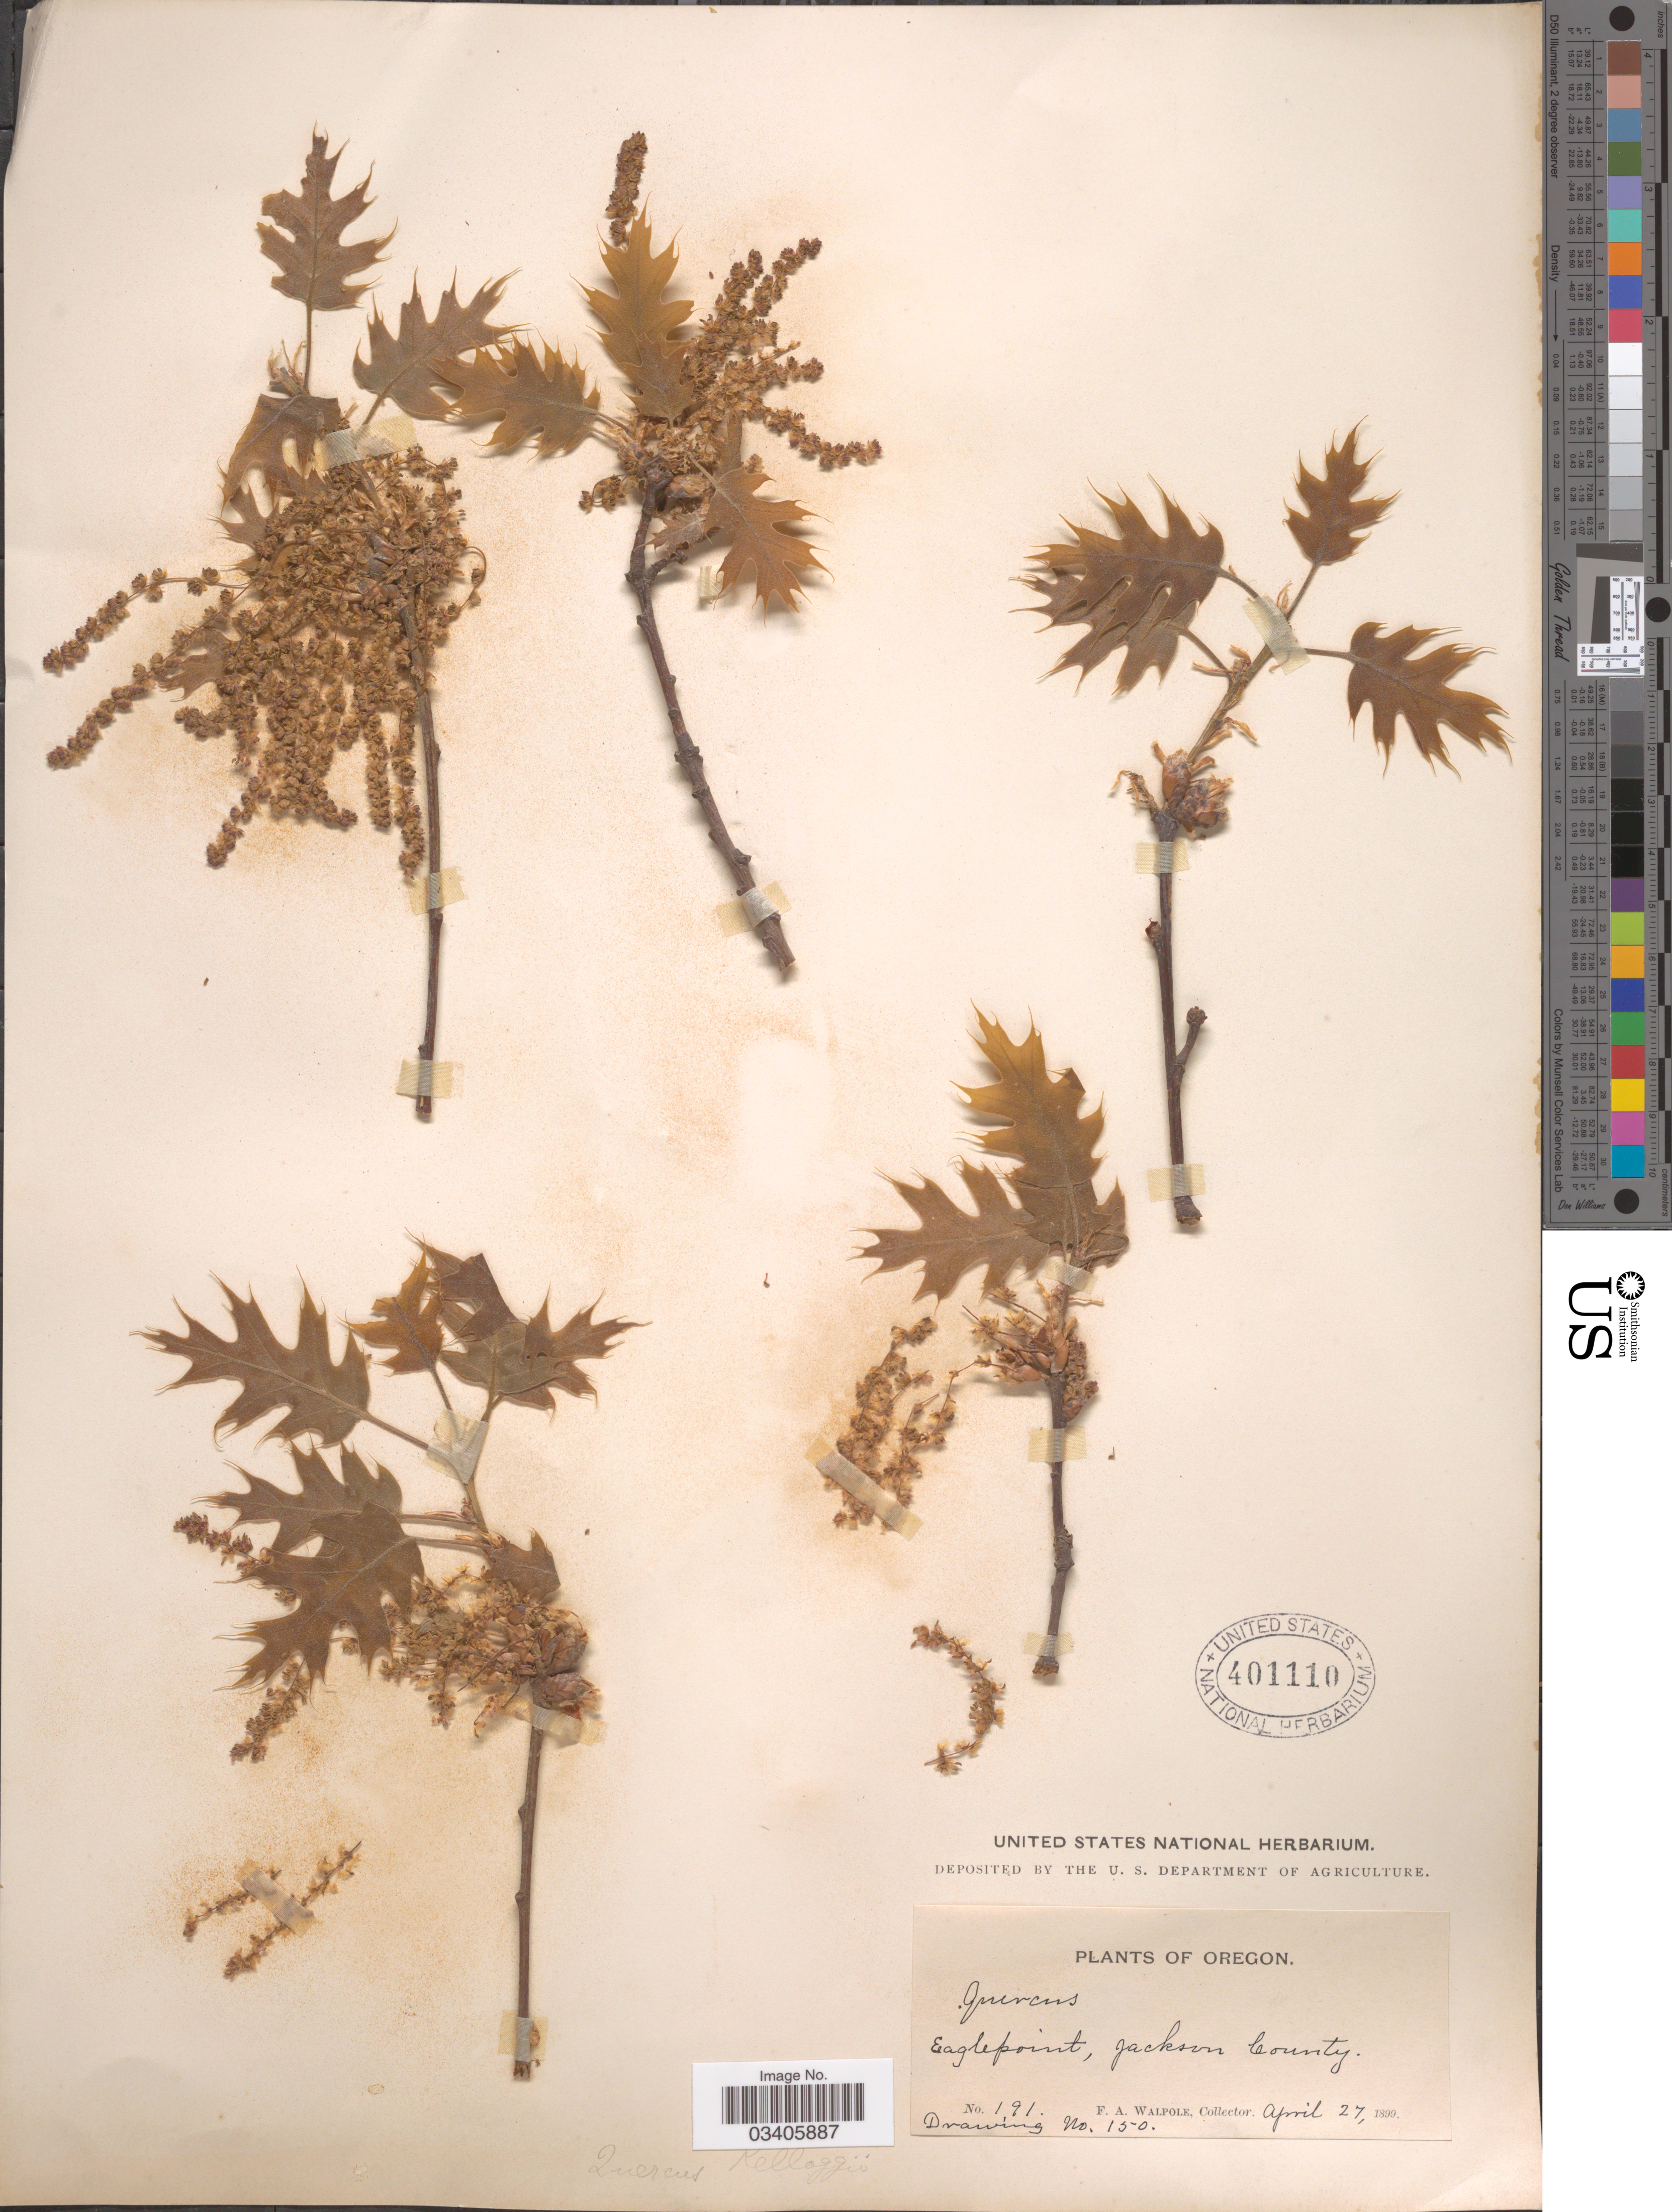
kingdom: Plantae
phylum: Tracheophyta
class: Magnoliopsida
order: Fagales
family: Fagaceae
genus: Quercus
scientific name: Quercus kelloggii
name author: Newb.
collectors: F. Walpole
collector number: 191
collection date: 1899-04-27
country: United States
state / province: Oregon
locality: Eaglepoint, Jackson County.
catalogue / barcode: US 401110